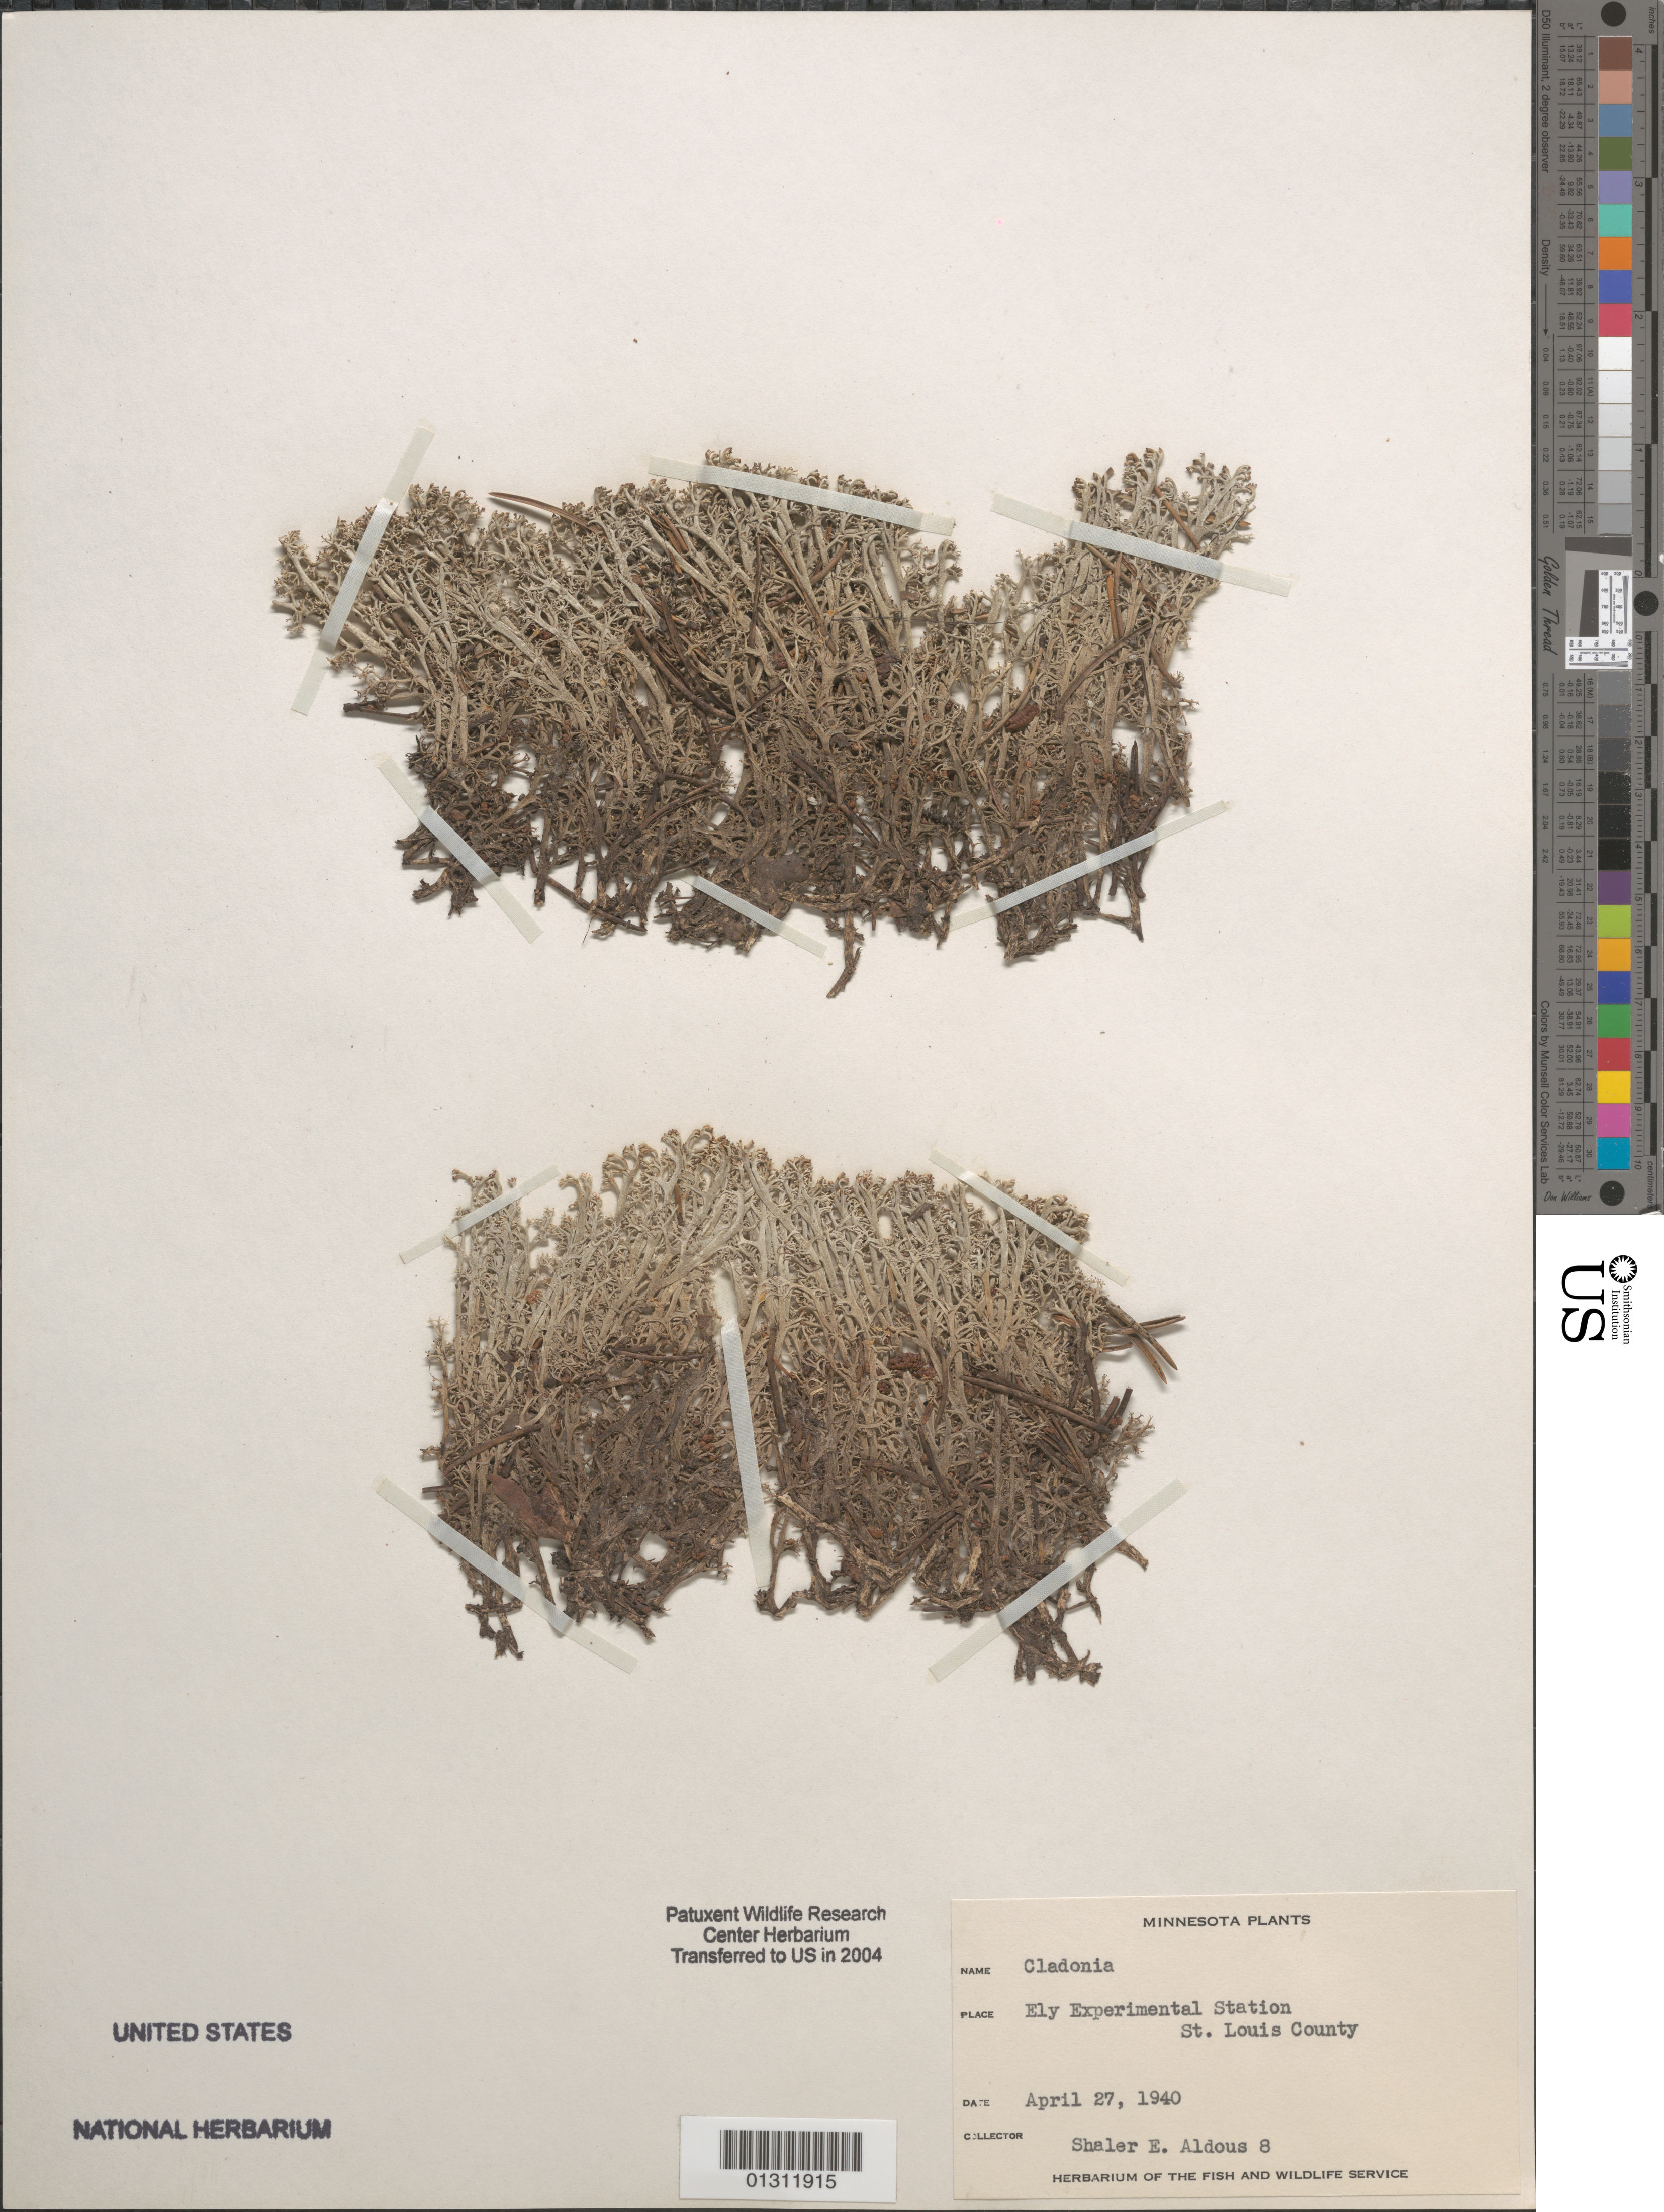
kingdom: Fungi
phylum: Ascomycota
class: Lecanoromycetes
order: Lecanorales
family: Cladoniaceae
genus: Cladonia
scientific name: Cladonia sp.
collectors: S. Aldous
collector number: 8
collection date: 1940-04-27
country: United States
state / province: Minnesota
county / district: St. Louis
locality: Ely Experimental Station